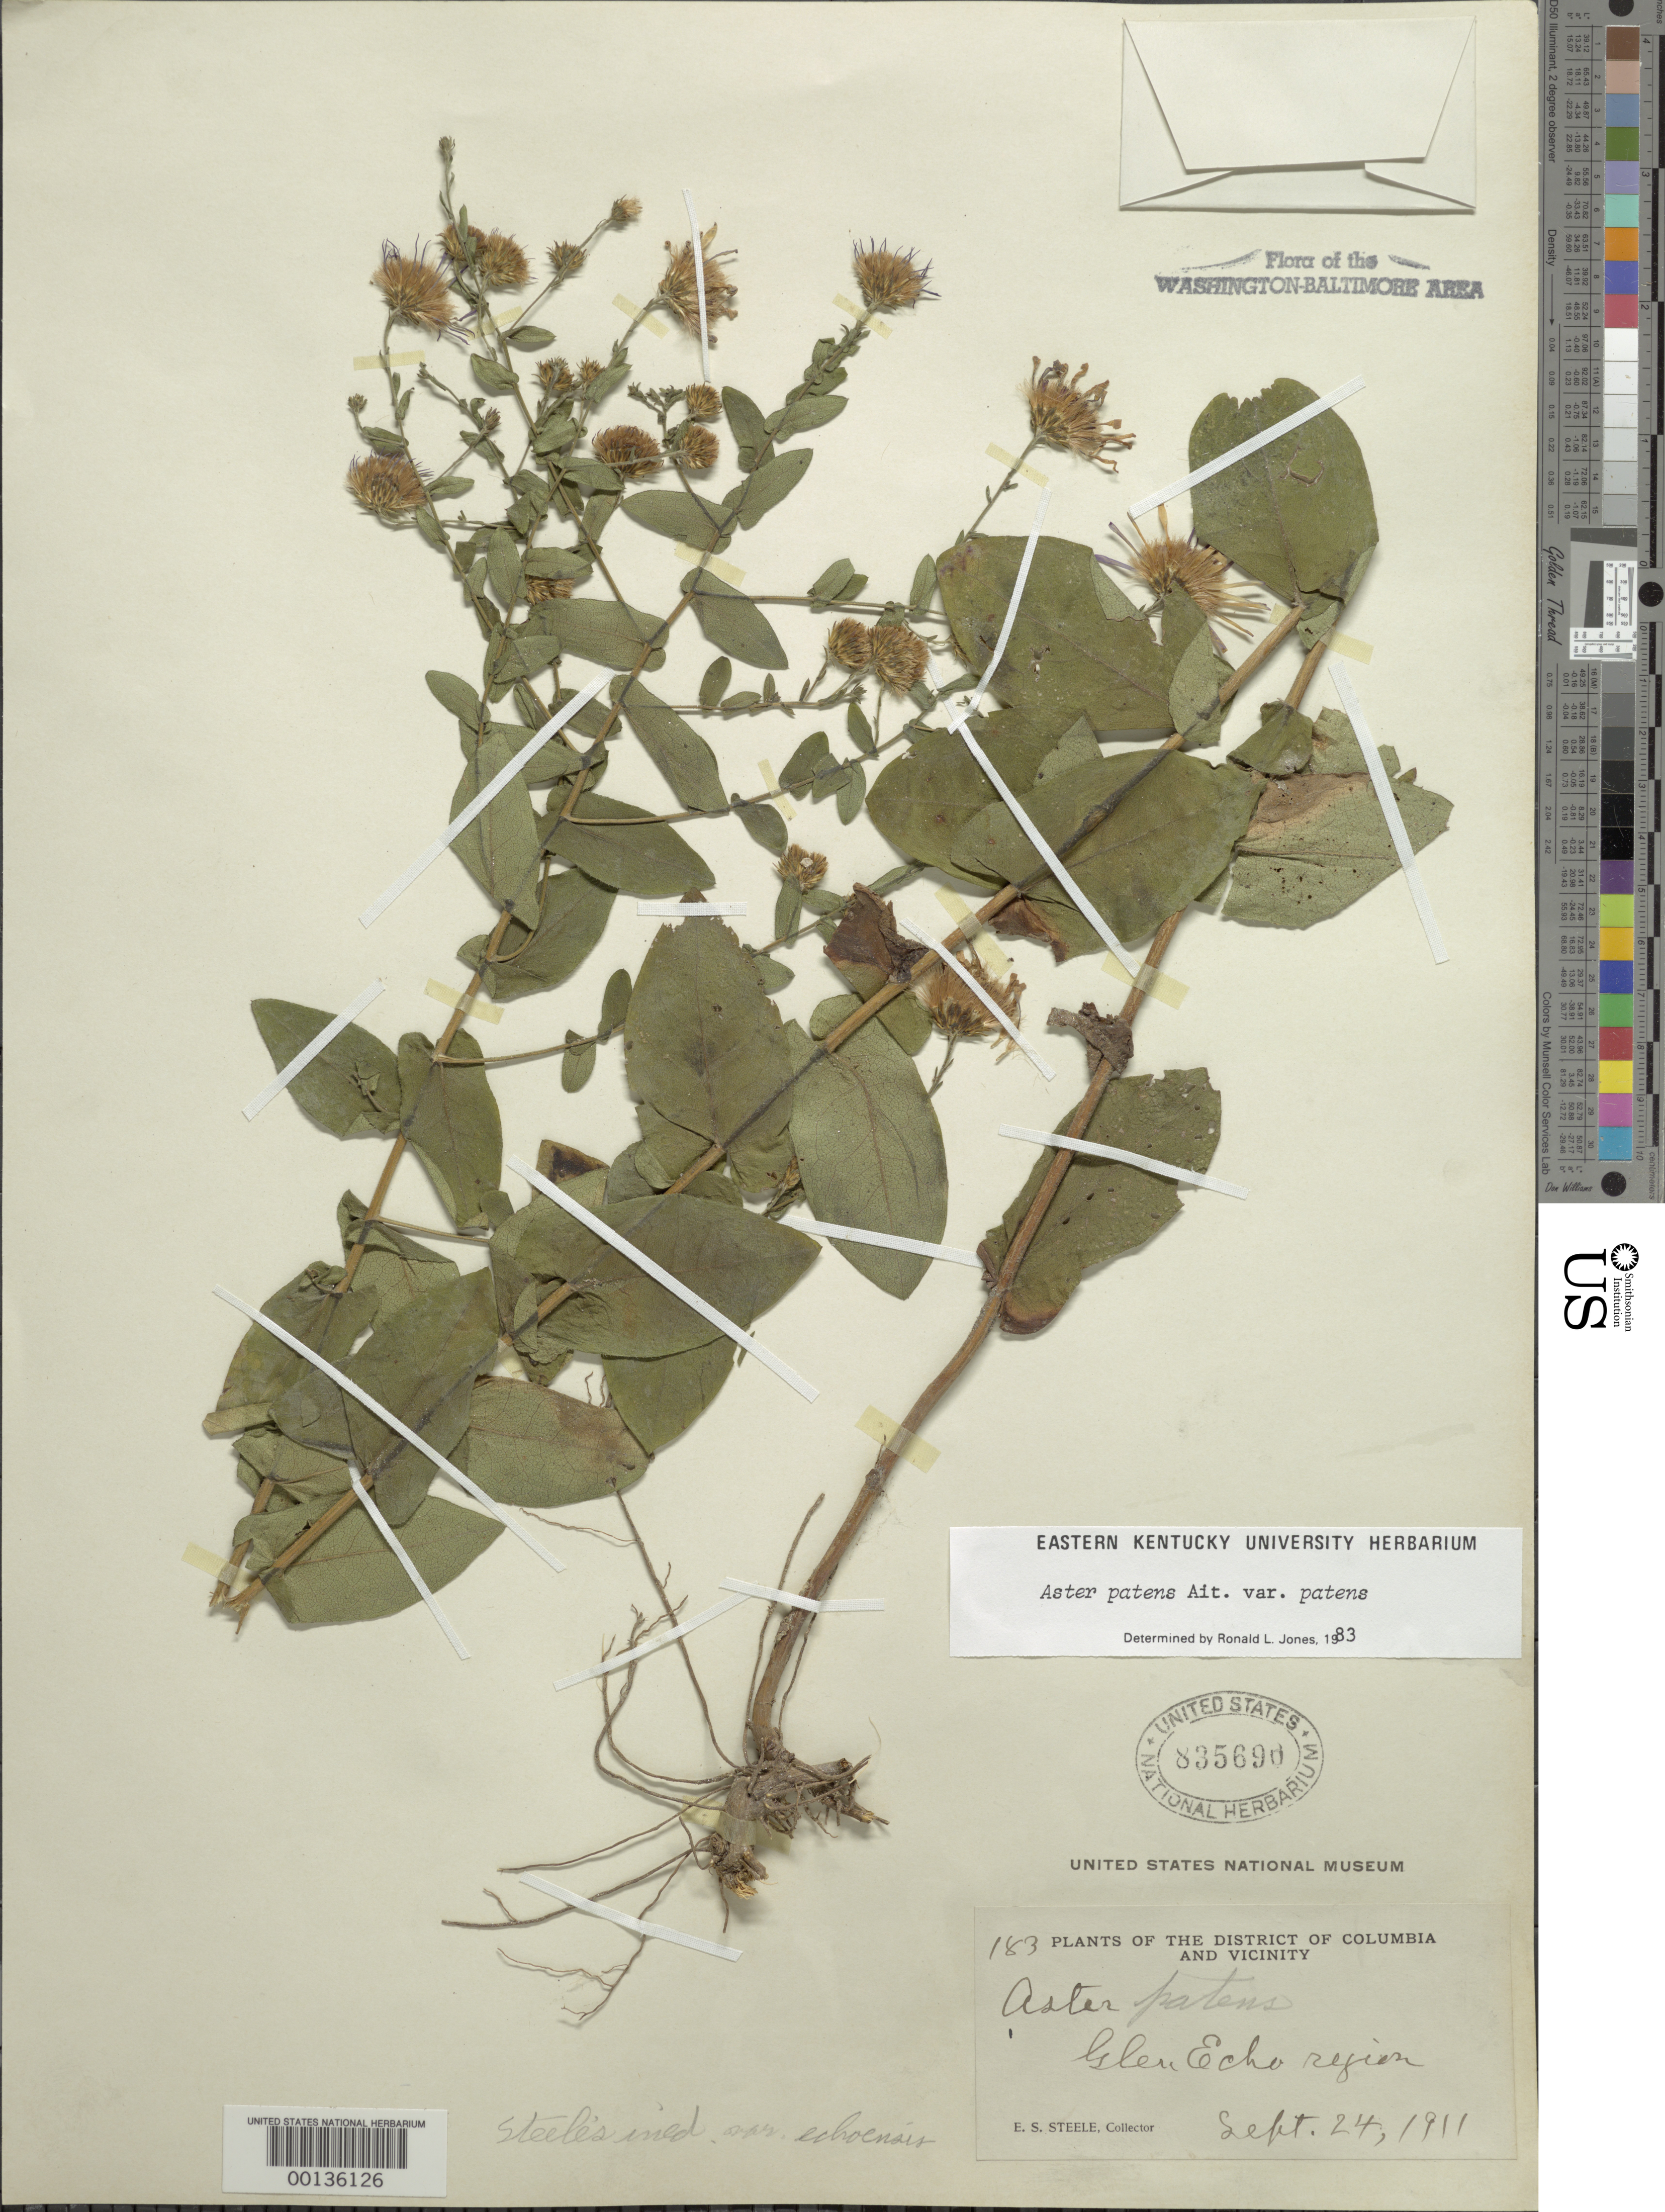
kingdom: Plantae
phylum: Tracheophyta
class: Magnoliopsida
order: Asterales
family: Asteraceae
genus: Symphyotrichum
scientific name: Symphyotrichum patens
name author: (Aiton) G.L. Nesom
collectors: E. Steele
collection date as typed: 24 Sep 1911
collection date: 1911-09-24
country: United States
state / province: Maryland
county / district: Montgomery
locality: Glen Echo Region C. & O. Canal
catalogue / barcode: US 835690